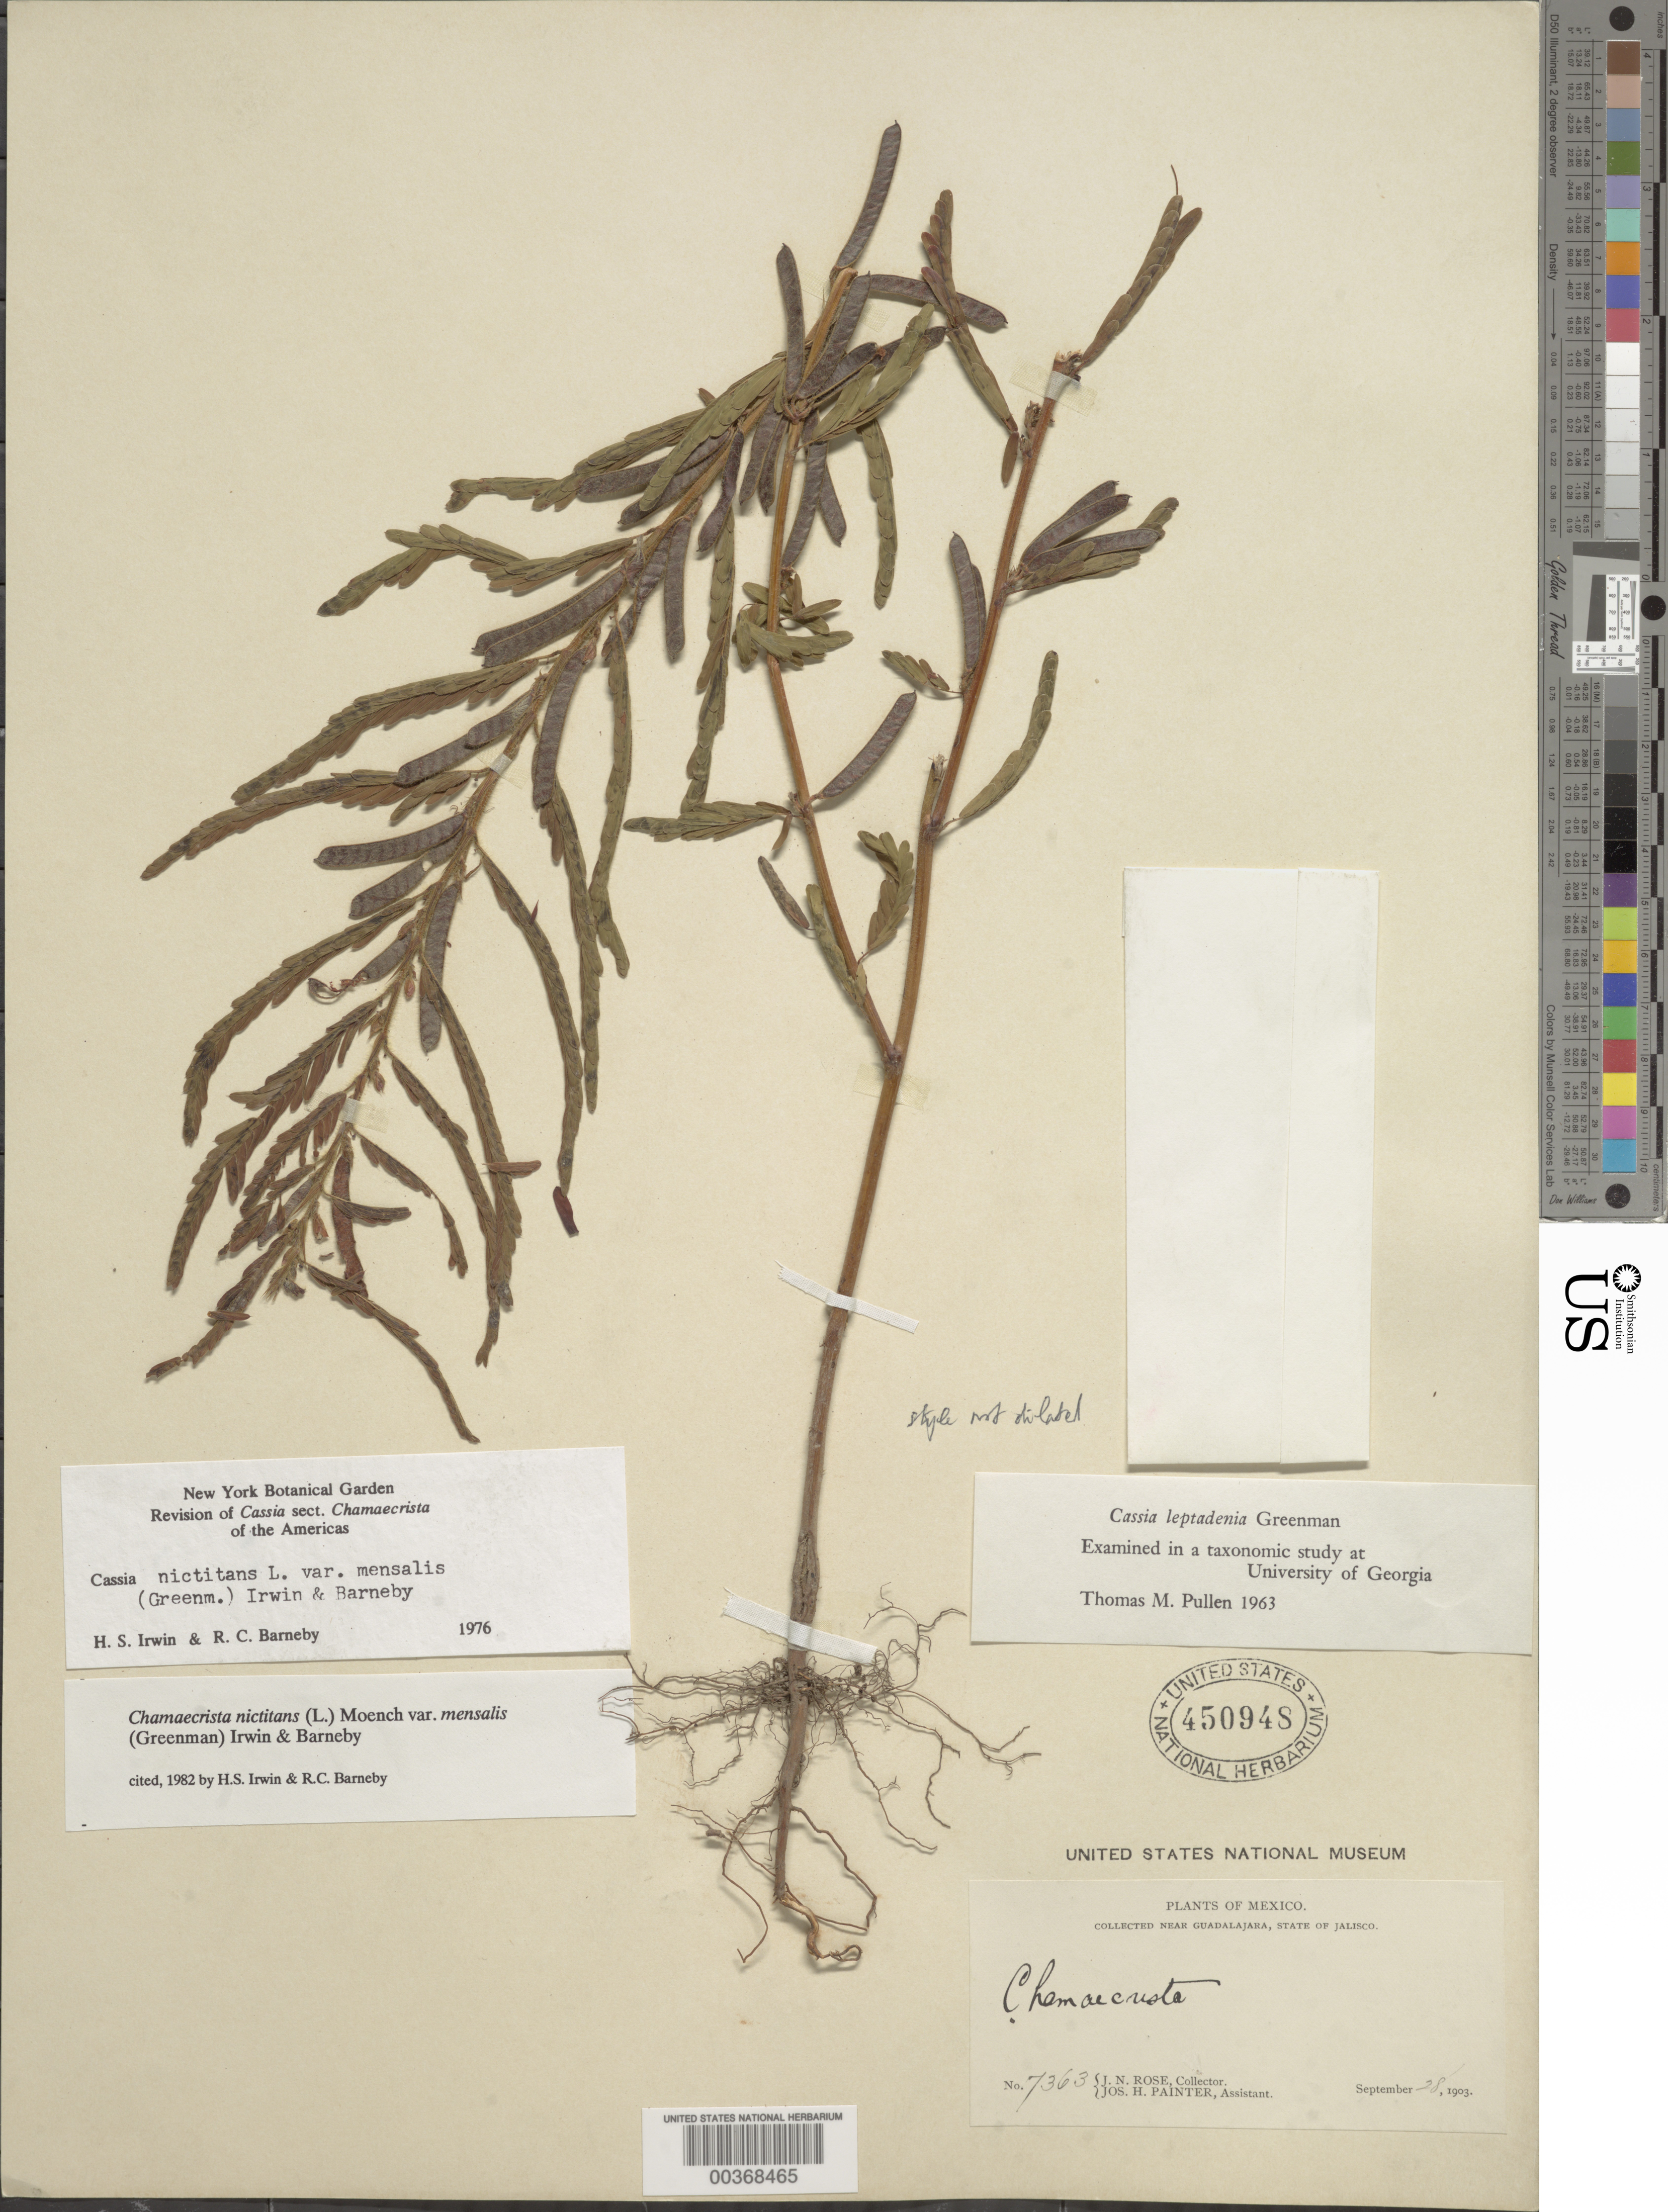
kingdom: Plantae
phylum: Tracheophyta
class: Magnoliopsida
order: Fabales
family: Fabaceae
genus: Chamaecrista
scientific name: Chamaecrista nictitans var. mensalis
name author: (Greenm.) H.S. Irwin & Barneby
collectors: J. N. Rose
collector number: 7363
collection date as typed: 28 Sep 1905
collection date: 1905-09-28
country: Mexico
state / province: Jalisco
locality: Near Guadalajara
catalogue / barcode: US 450948